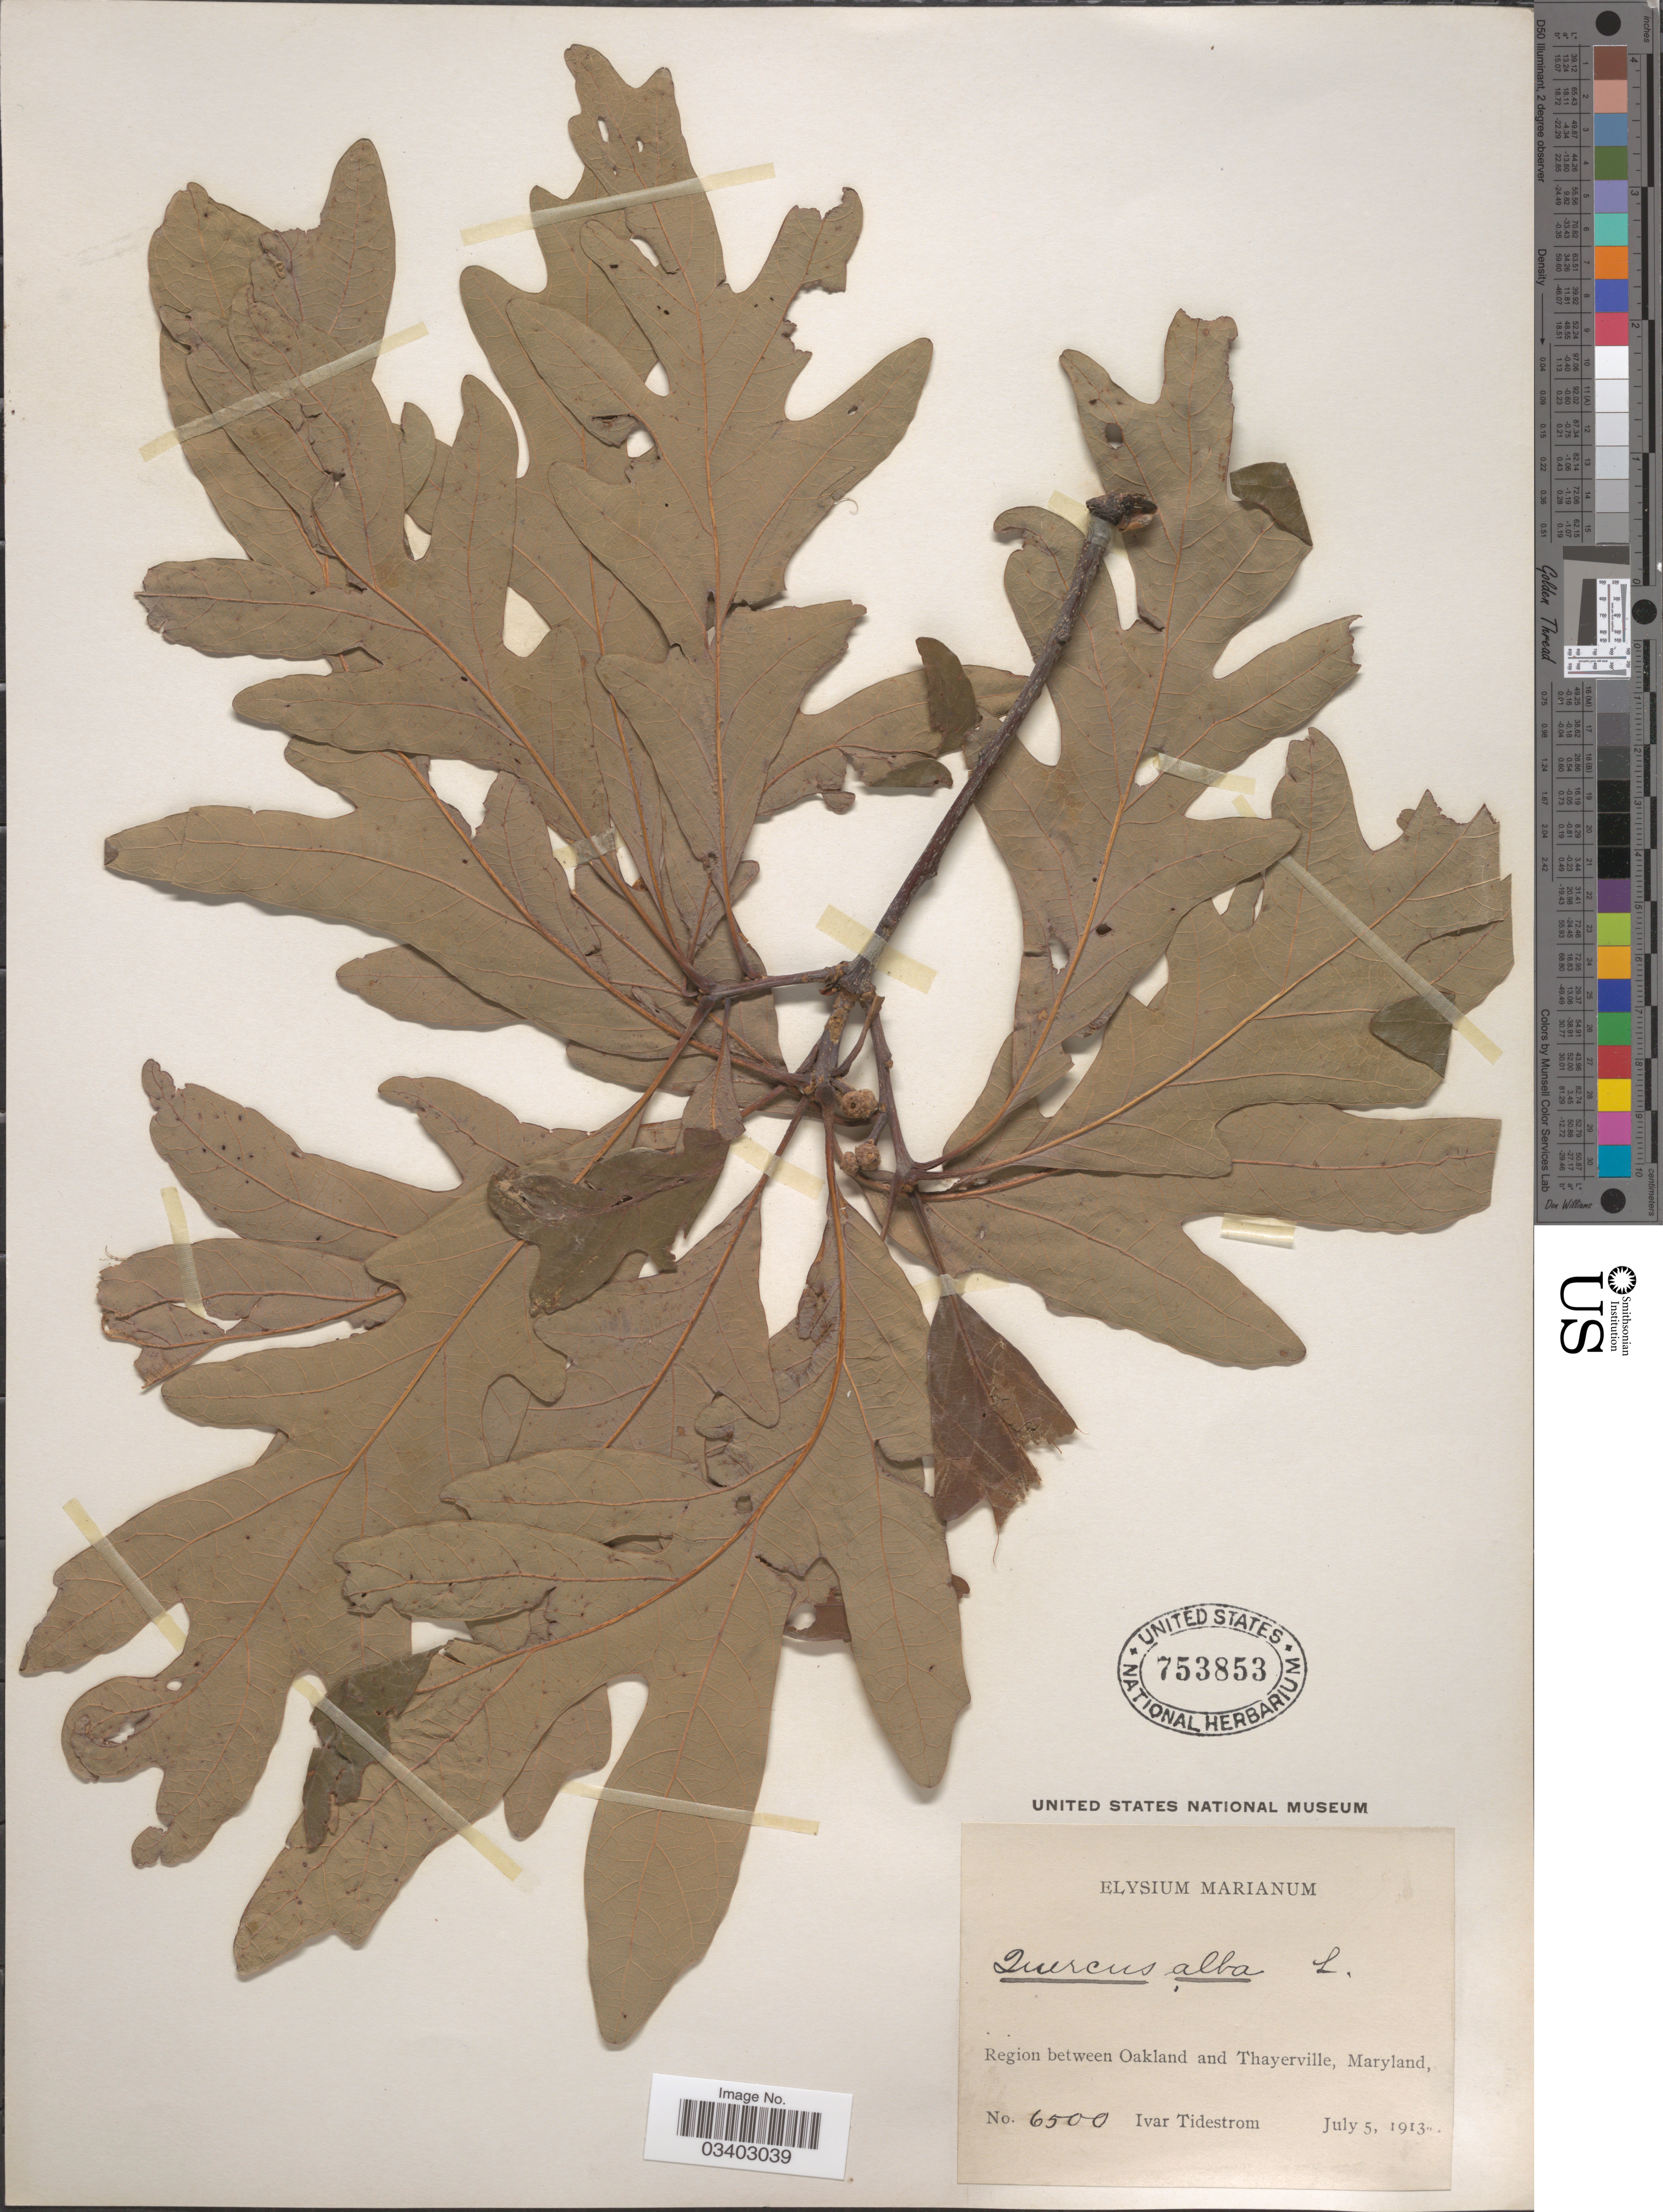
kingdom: Plantae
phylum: Tracheophyta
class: Magnoliopsida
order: Fagales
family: Fagaceae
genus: Quercus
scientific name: Quercus alba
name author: L.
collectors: I. F. Tidestrom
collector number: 6500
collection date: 1913-07-05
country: United States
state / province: Maryland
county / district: Garrett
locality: Region between Oakland and Thayerville.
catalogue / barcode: US 753853